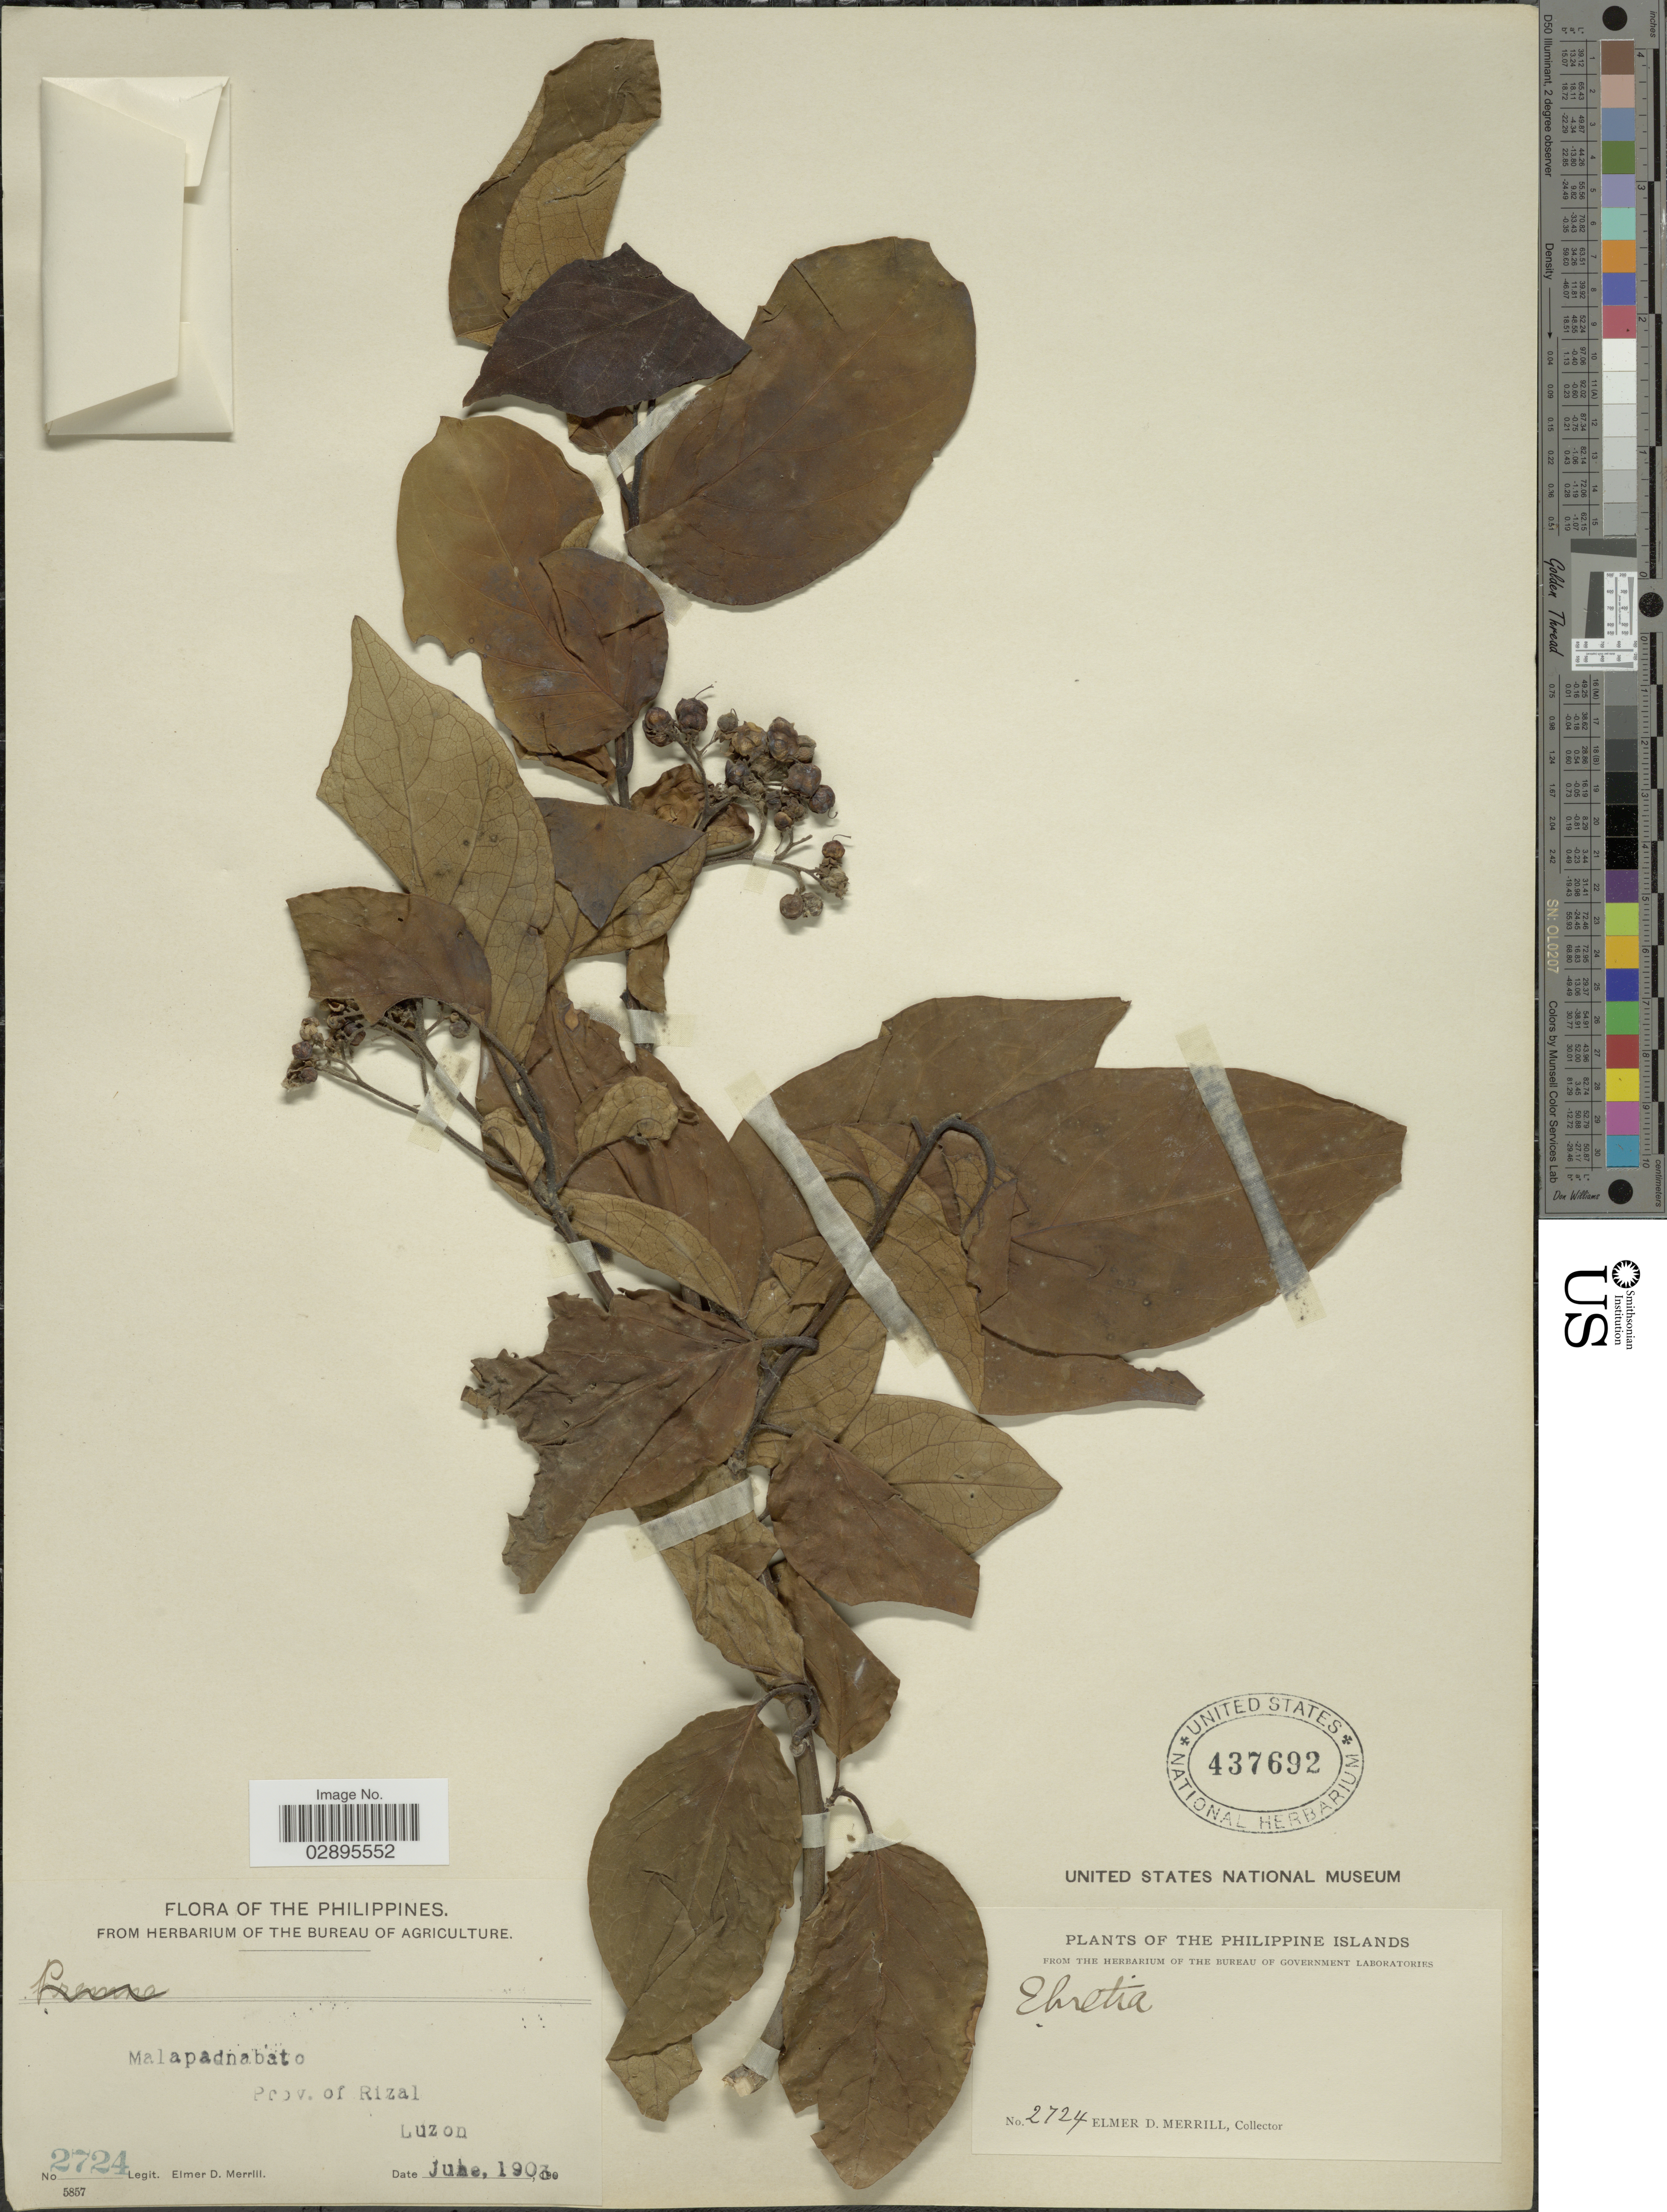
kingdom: Plantae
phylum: Tracheophyta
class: Magnoliopsida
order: Boraginales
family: Ehretiaceae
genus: Ehretia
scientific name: Ehretia navesii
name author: S. Vidal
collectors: E. D. Merrill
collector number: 2724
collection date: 1903-06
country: Philippines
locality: Philippine Islands. Malapadnabato, Prov. of Rizal, Luzon.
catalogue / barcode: US 437692